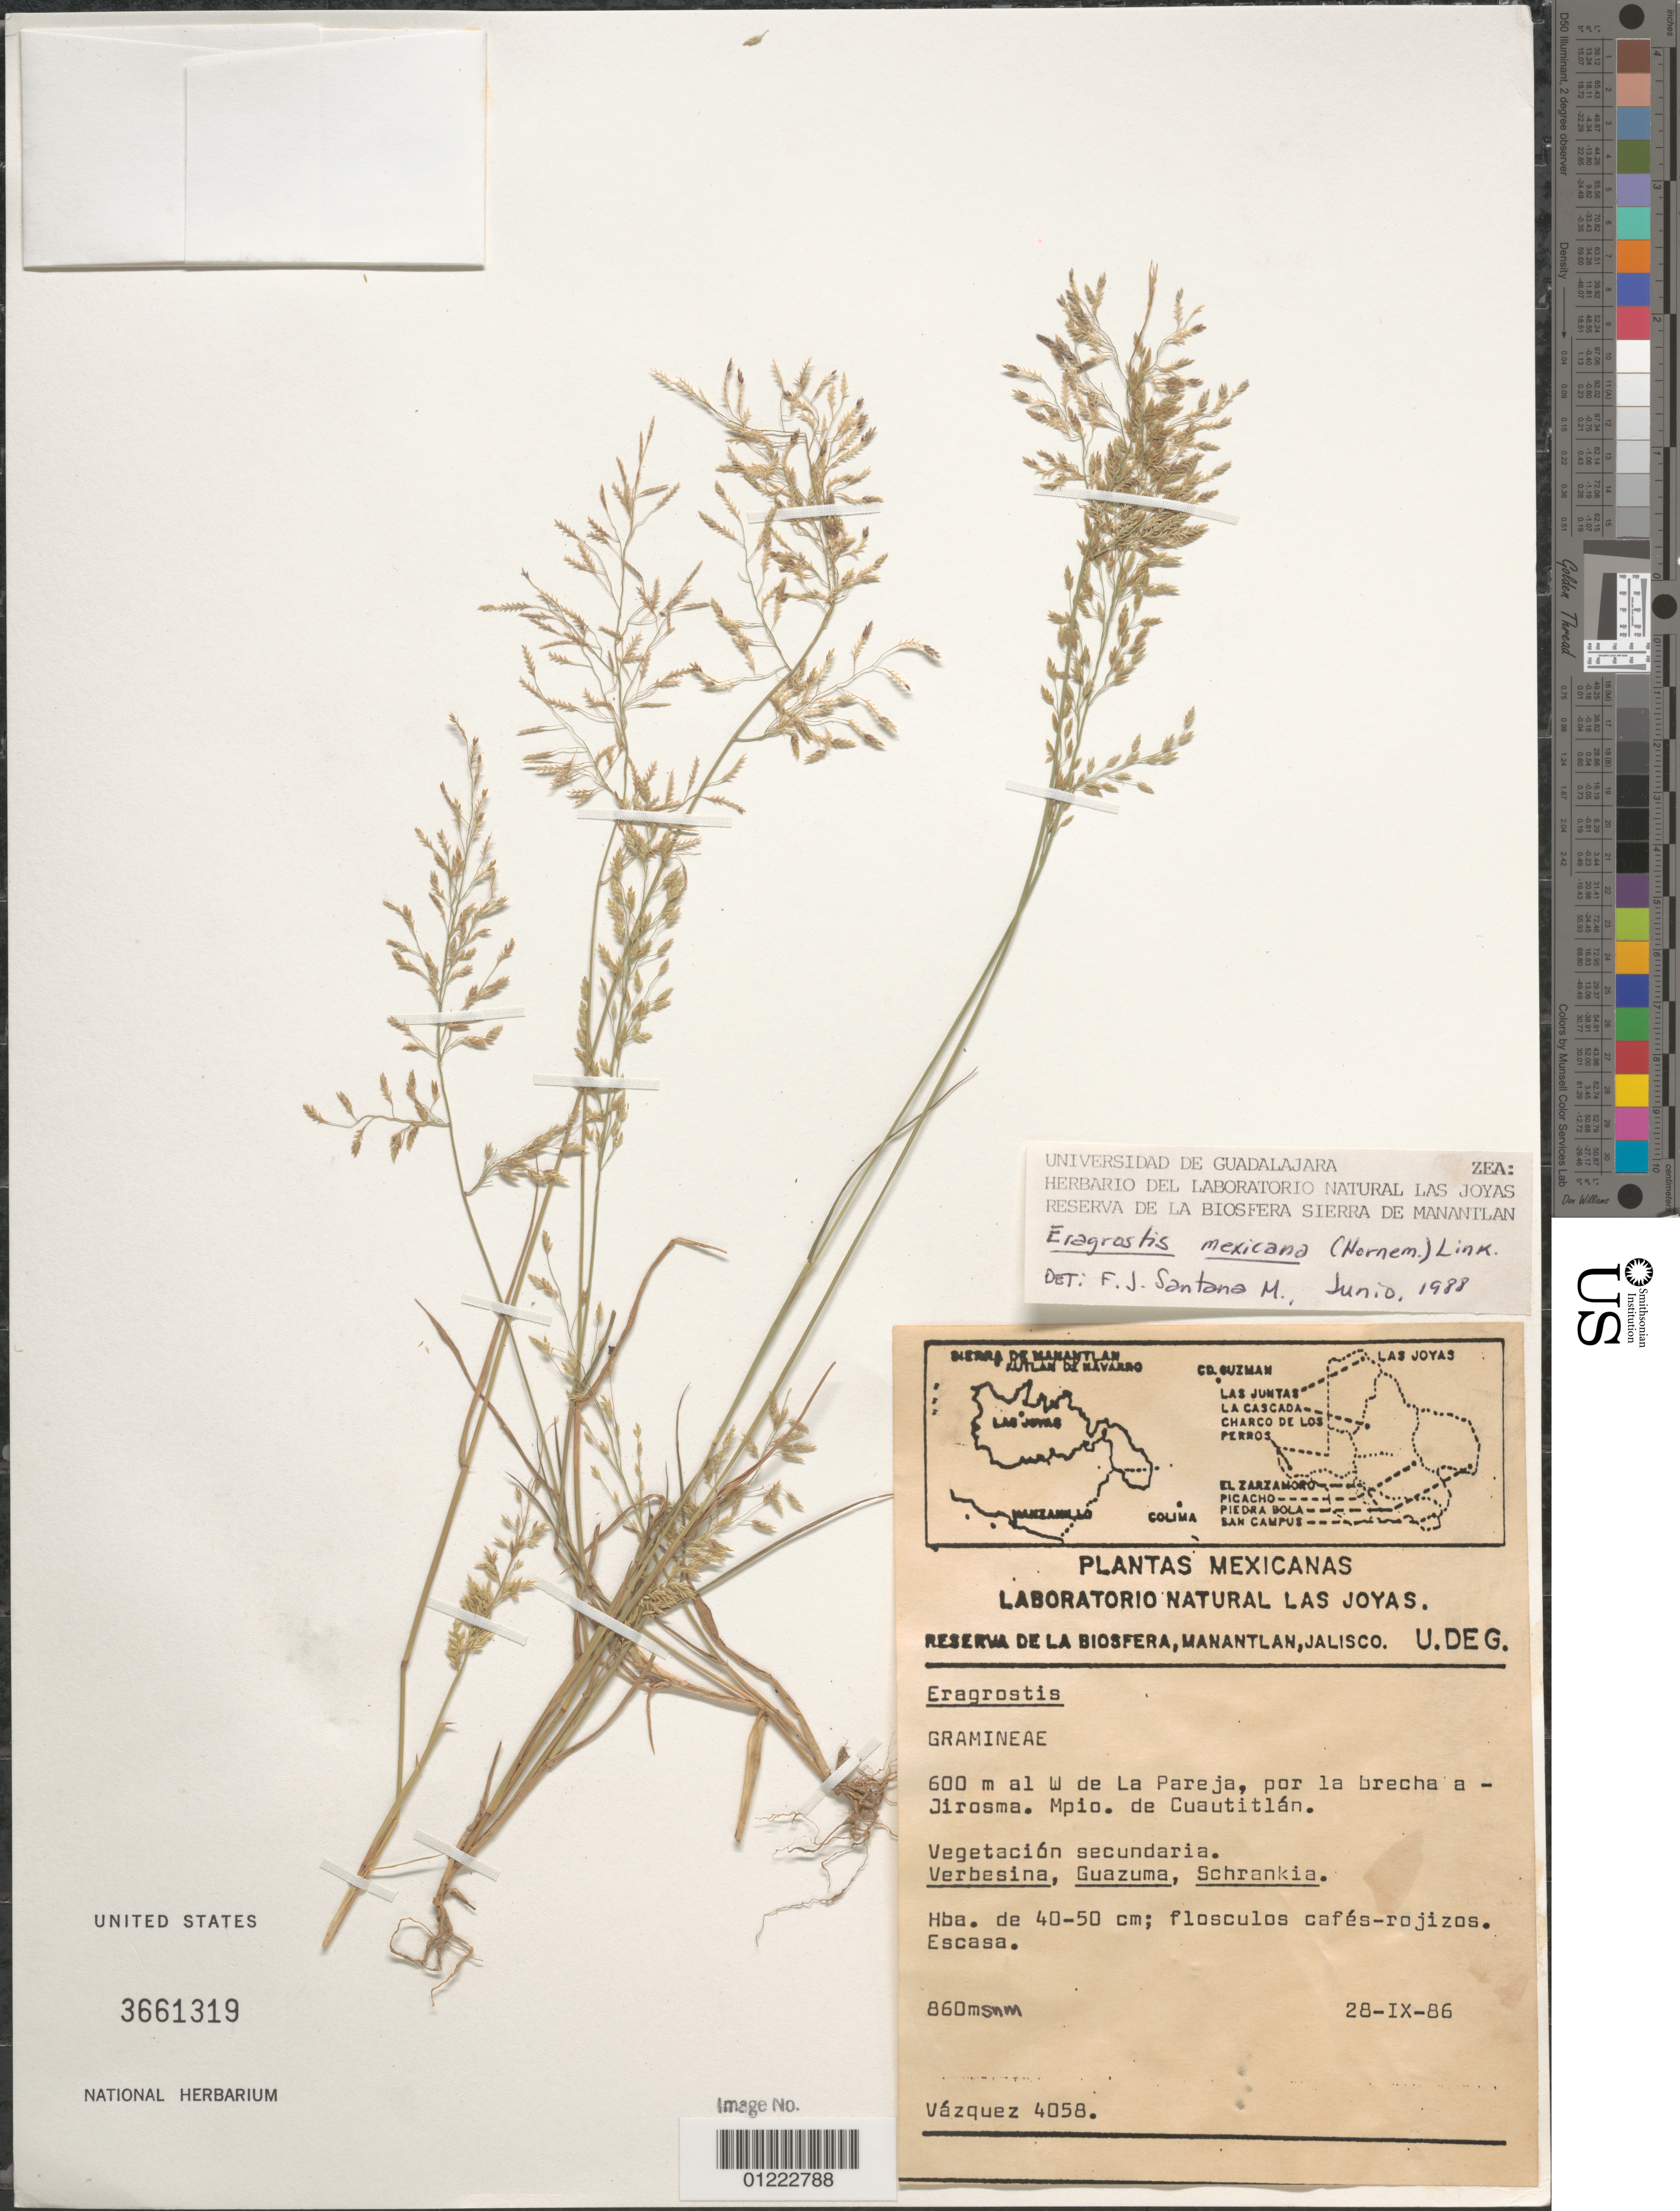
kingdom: Plantae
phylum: Tracheophyta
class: Liliopsida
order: Poales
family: Poaceae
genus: Eragrostis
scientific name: Eragrostis mexicana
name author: (Hornem.) Link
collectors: Vasquez, --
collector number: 4058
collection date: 1986-09-28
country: Mexico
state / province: México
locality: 600 m al W de La Pareja, por la brecha a - Jirosma. Mpio. de Cuautitlán.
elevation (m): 860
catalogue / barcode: US 3661319